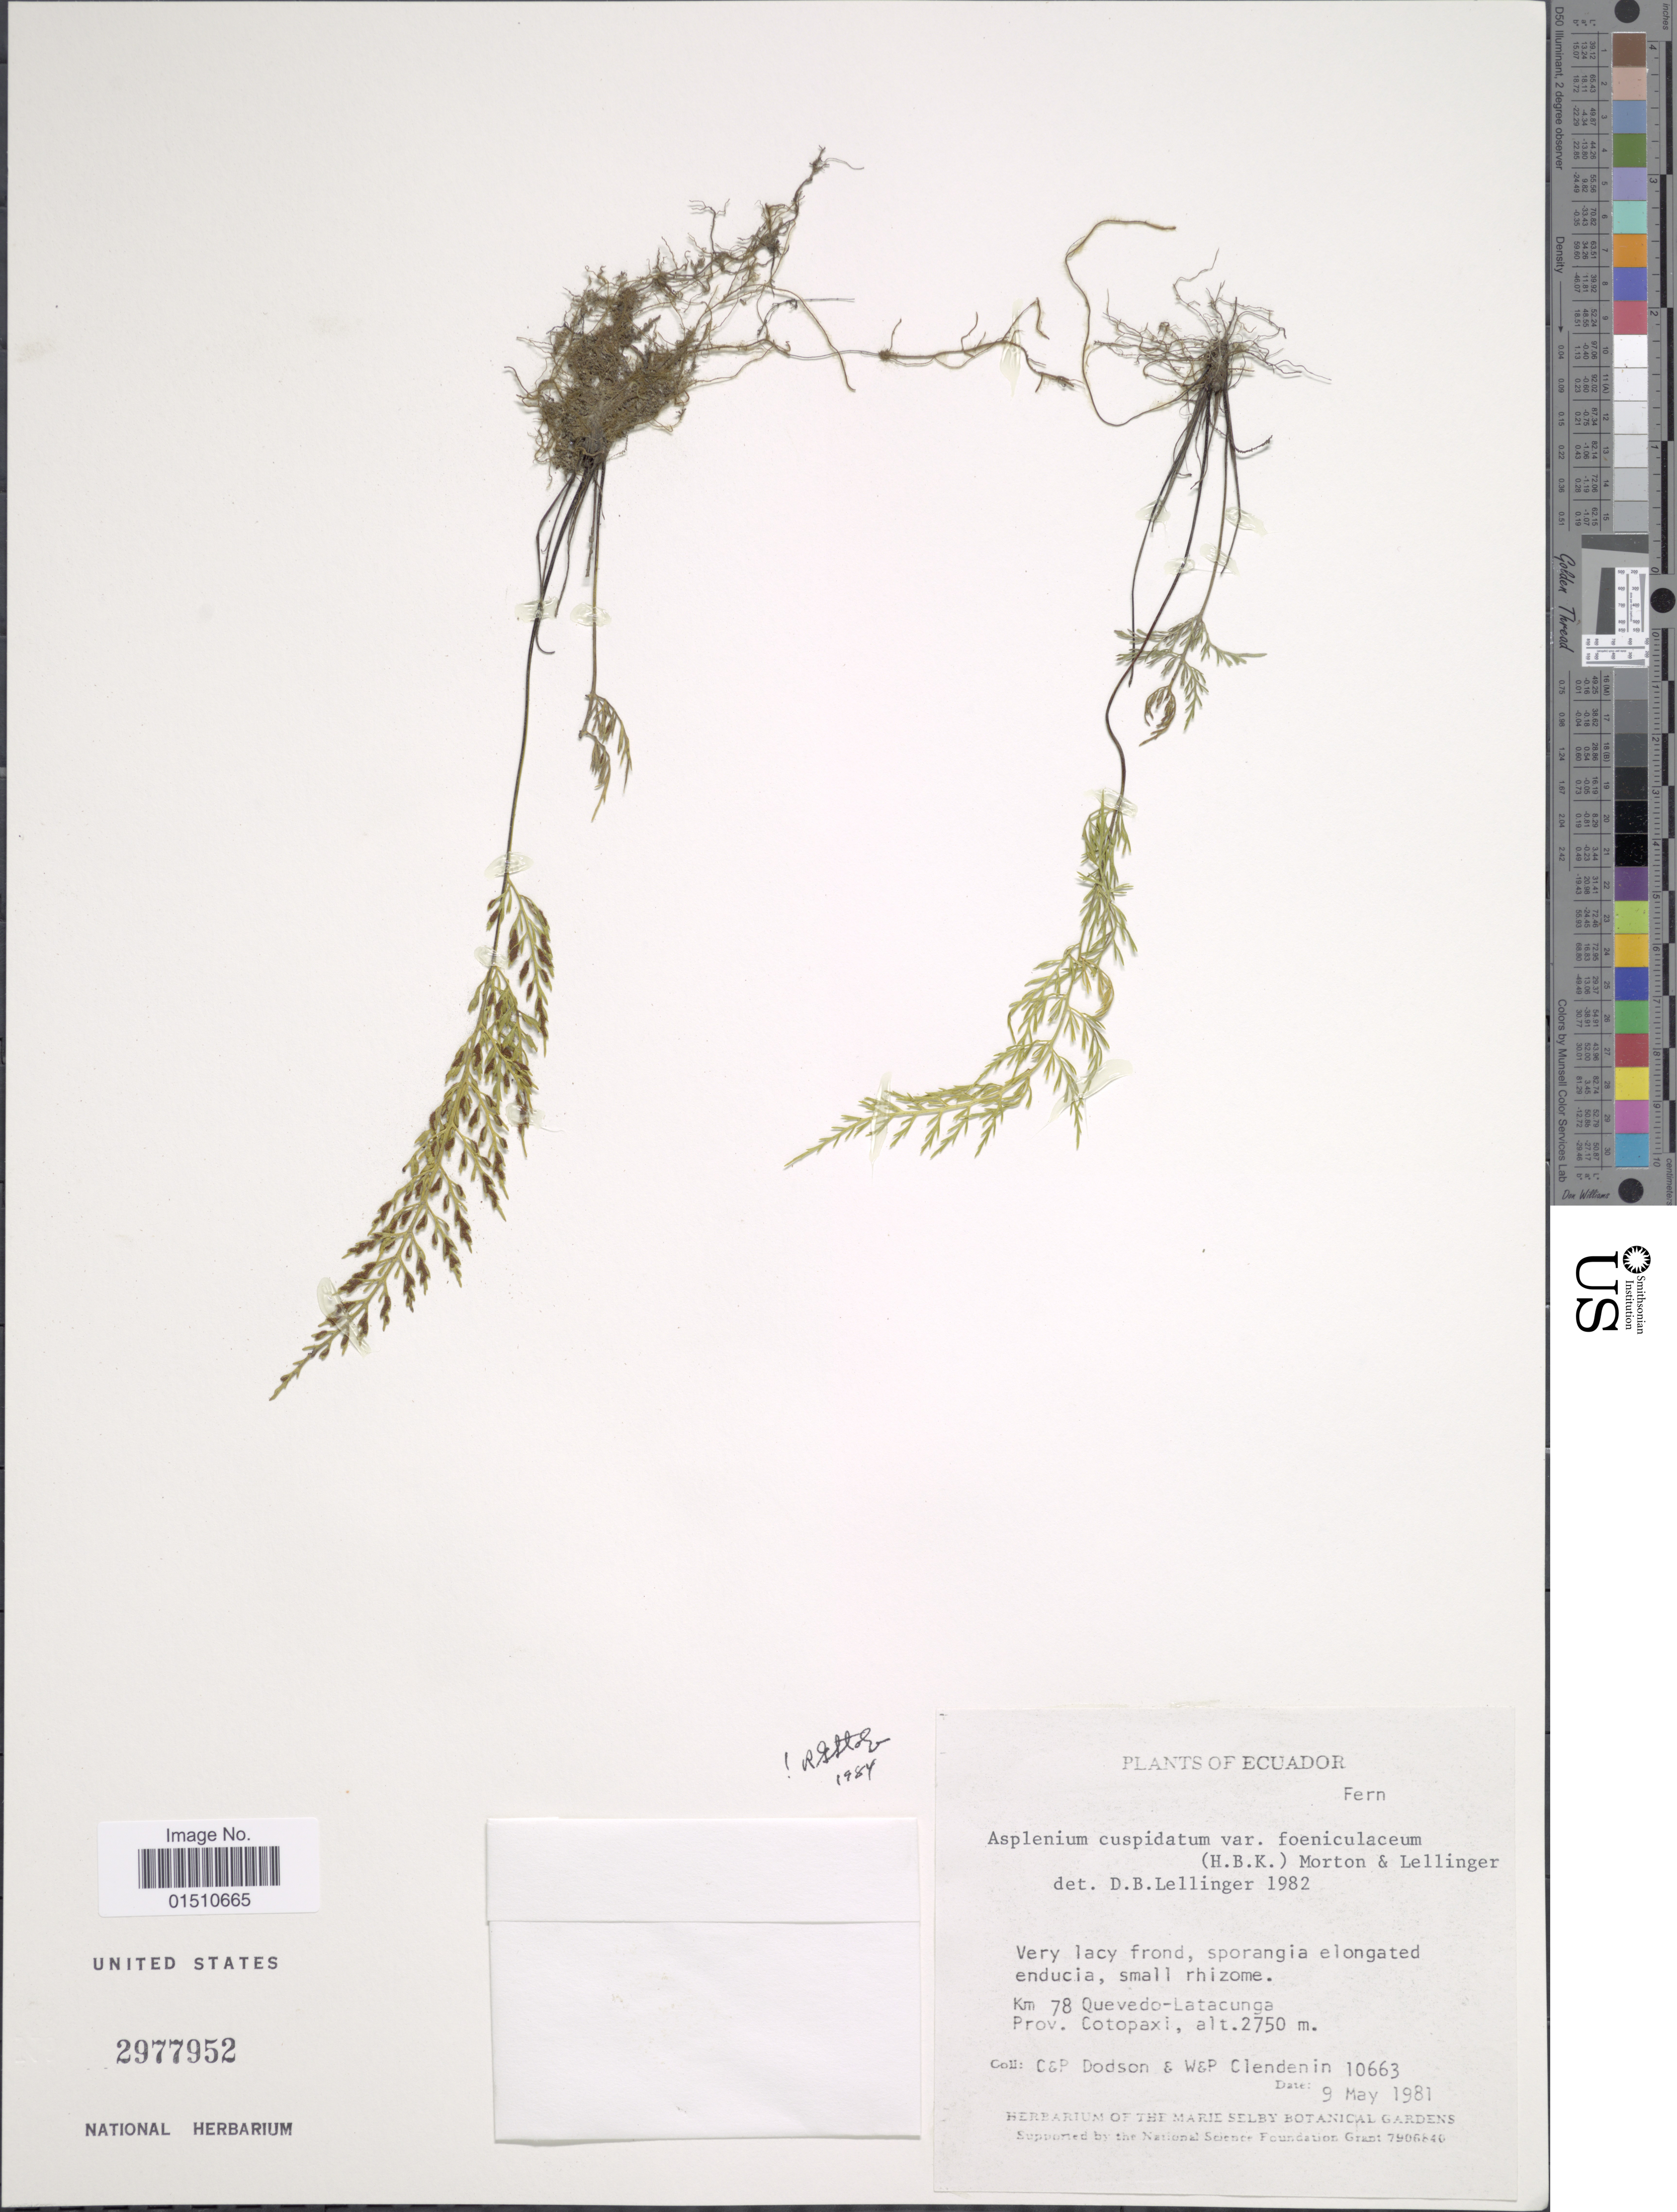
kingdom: Plantae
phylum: Tracheophyta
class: Polypodiopsida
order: Polypodiales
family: Aspleniaceae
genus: Asplenium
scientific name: Asplenium cuspidatum var. foeniculaceum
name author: (Kunth) C.V. Morton & Lellinger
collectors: C. Dodson, P. M. Dodson, W. Clendenin & P. Clendenin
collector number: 10663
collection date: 1981-05-09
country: Ecuador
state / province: Cotopaxi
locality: Ecuador, Km 78 Quevedo-Latacunga.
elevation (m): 2750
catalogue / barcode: US 2977952